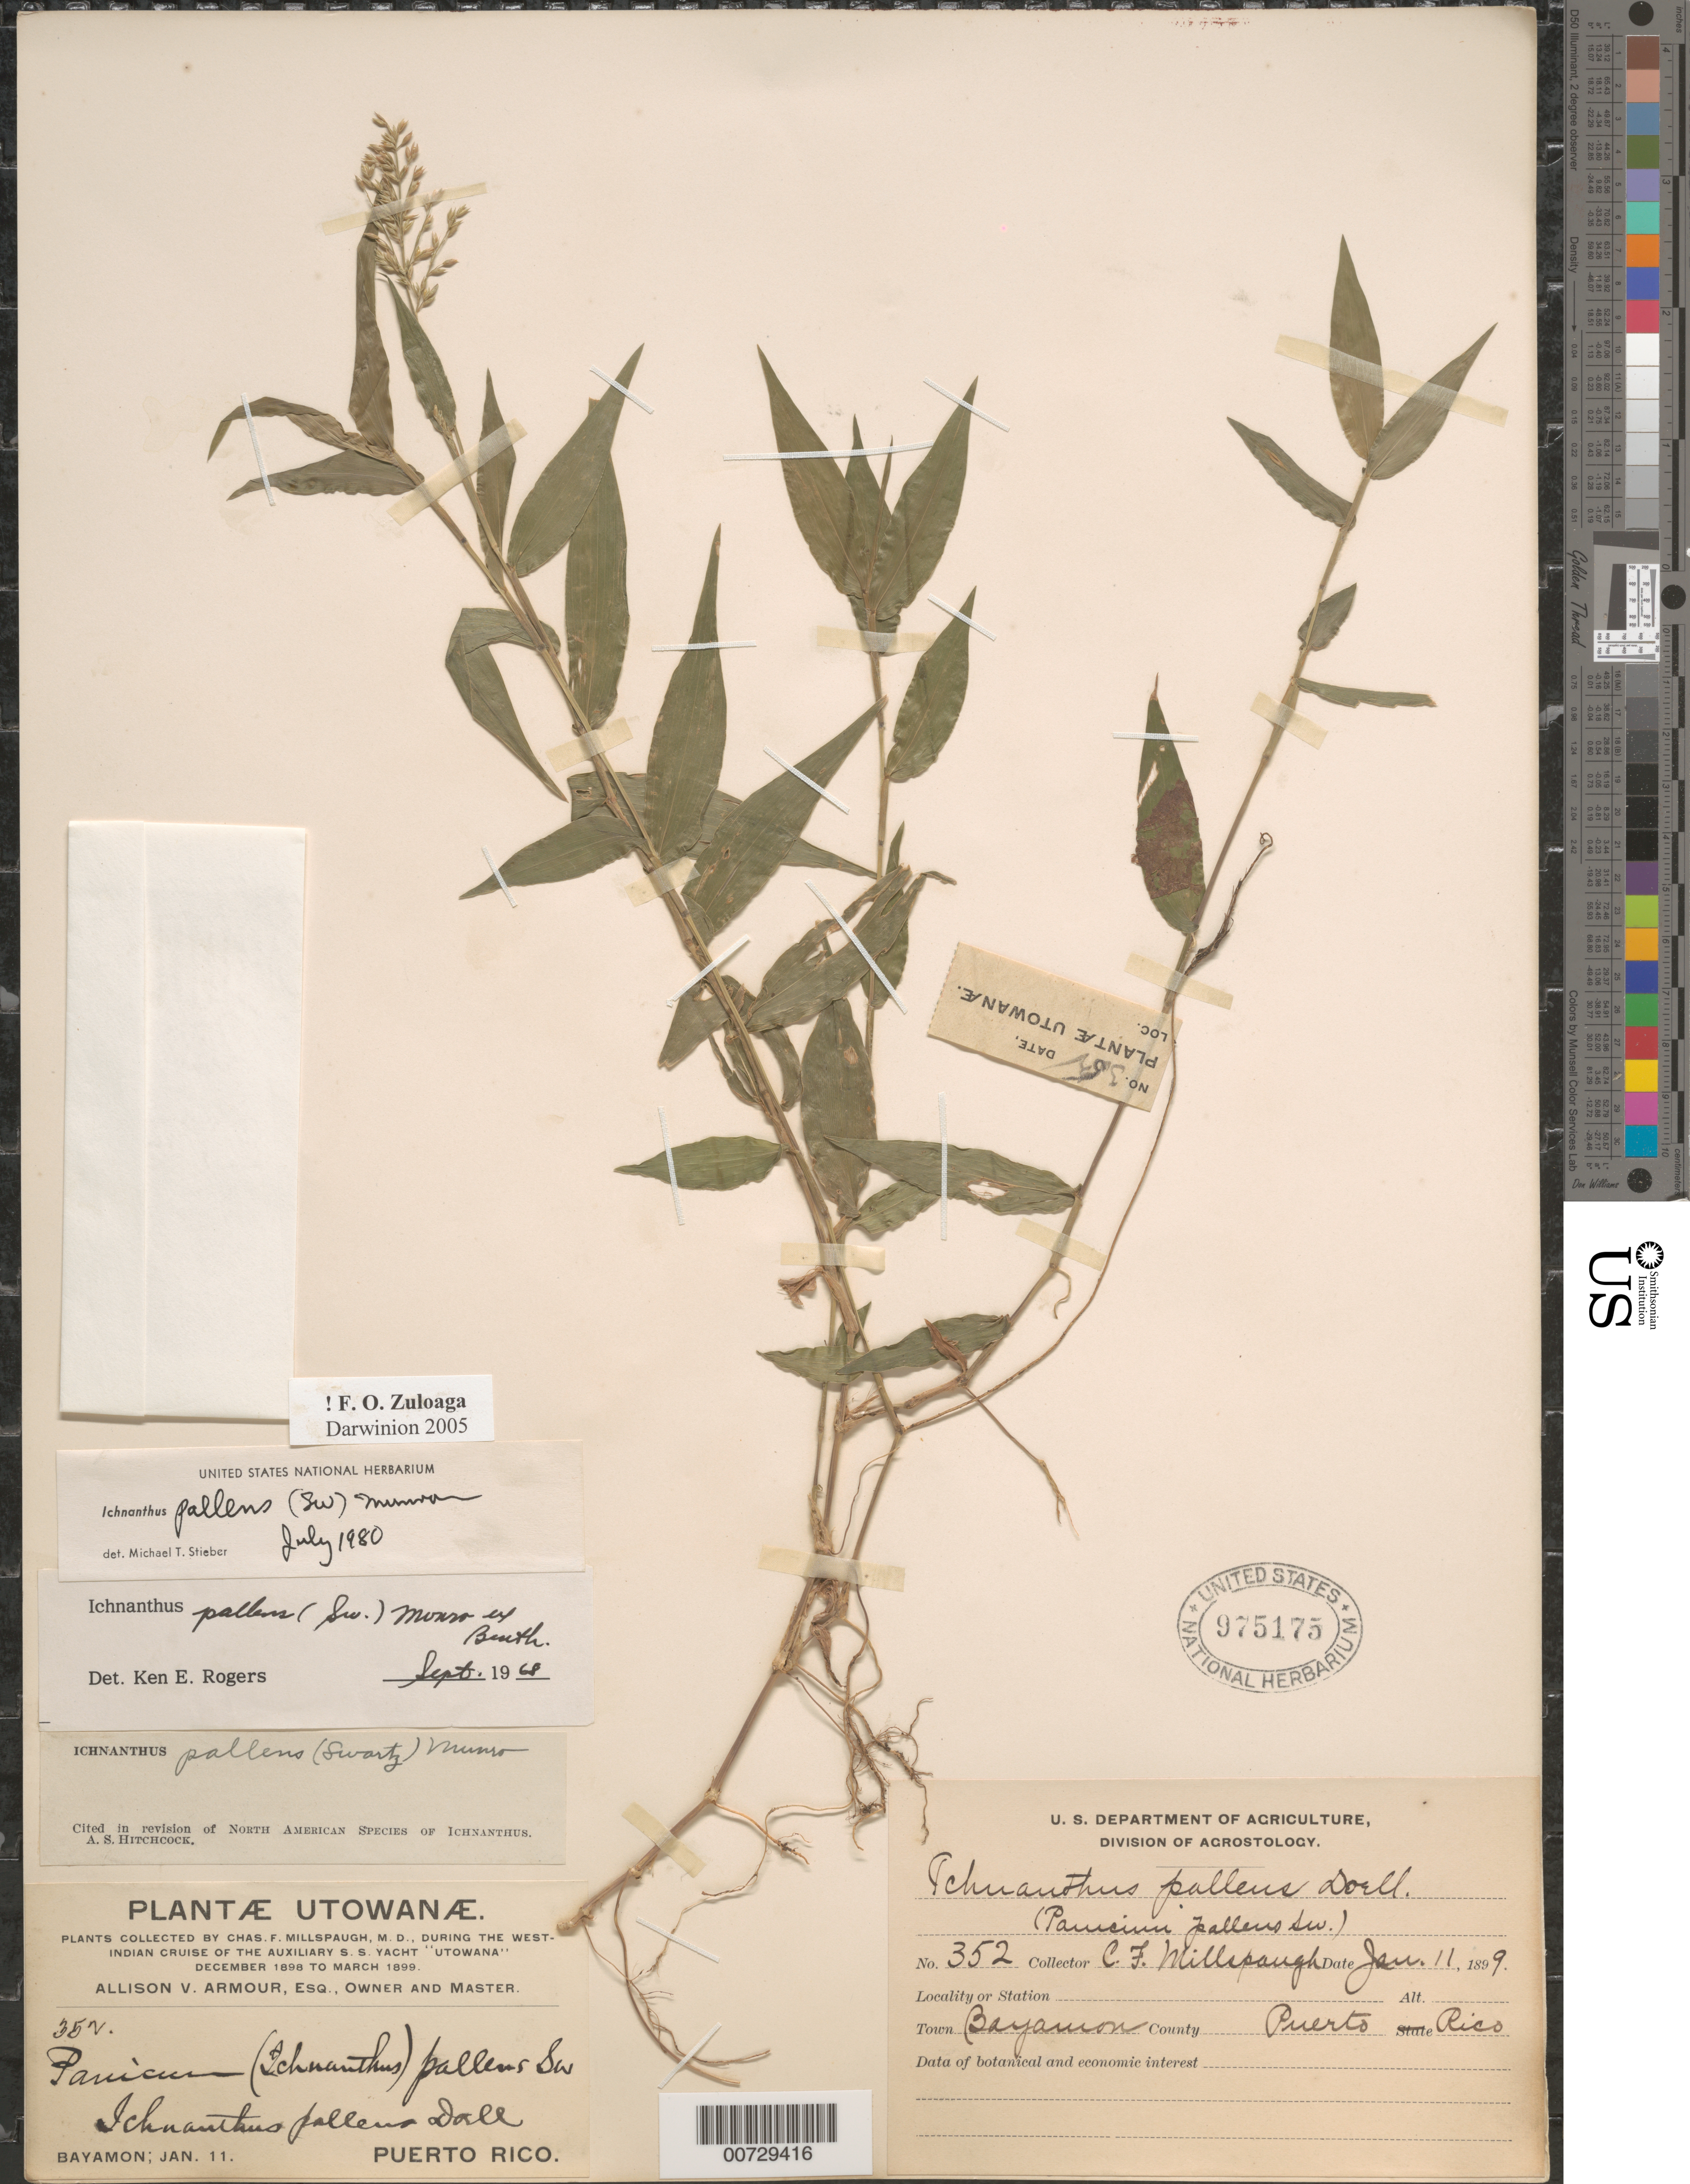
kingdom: Plantae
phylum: Tracheophyta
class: Liliopsida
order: Poales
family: Poaceae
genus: Ichnanthus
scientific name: Ichnanthus pallens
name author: (Sw.) Munro ex Benth.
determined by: Stieber, M. T.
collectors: C. F. Millspaugh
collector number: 352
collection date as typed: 11 Jan 1899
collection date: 1899-01-11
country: Puerto Rico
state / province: Bayamón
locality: Bayamon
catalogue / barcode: US 975175